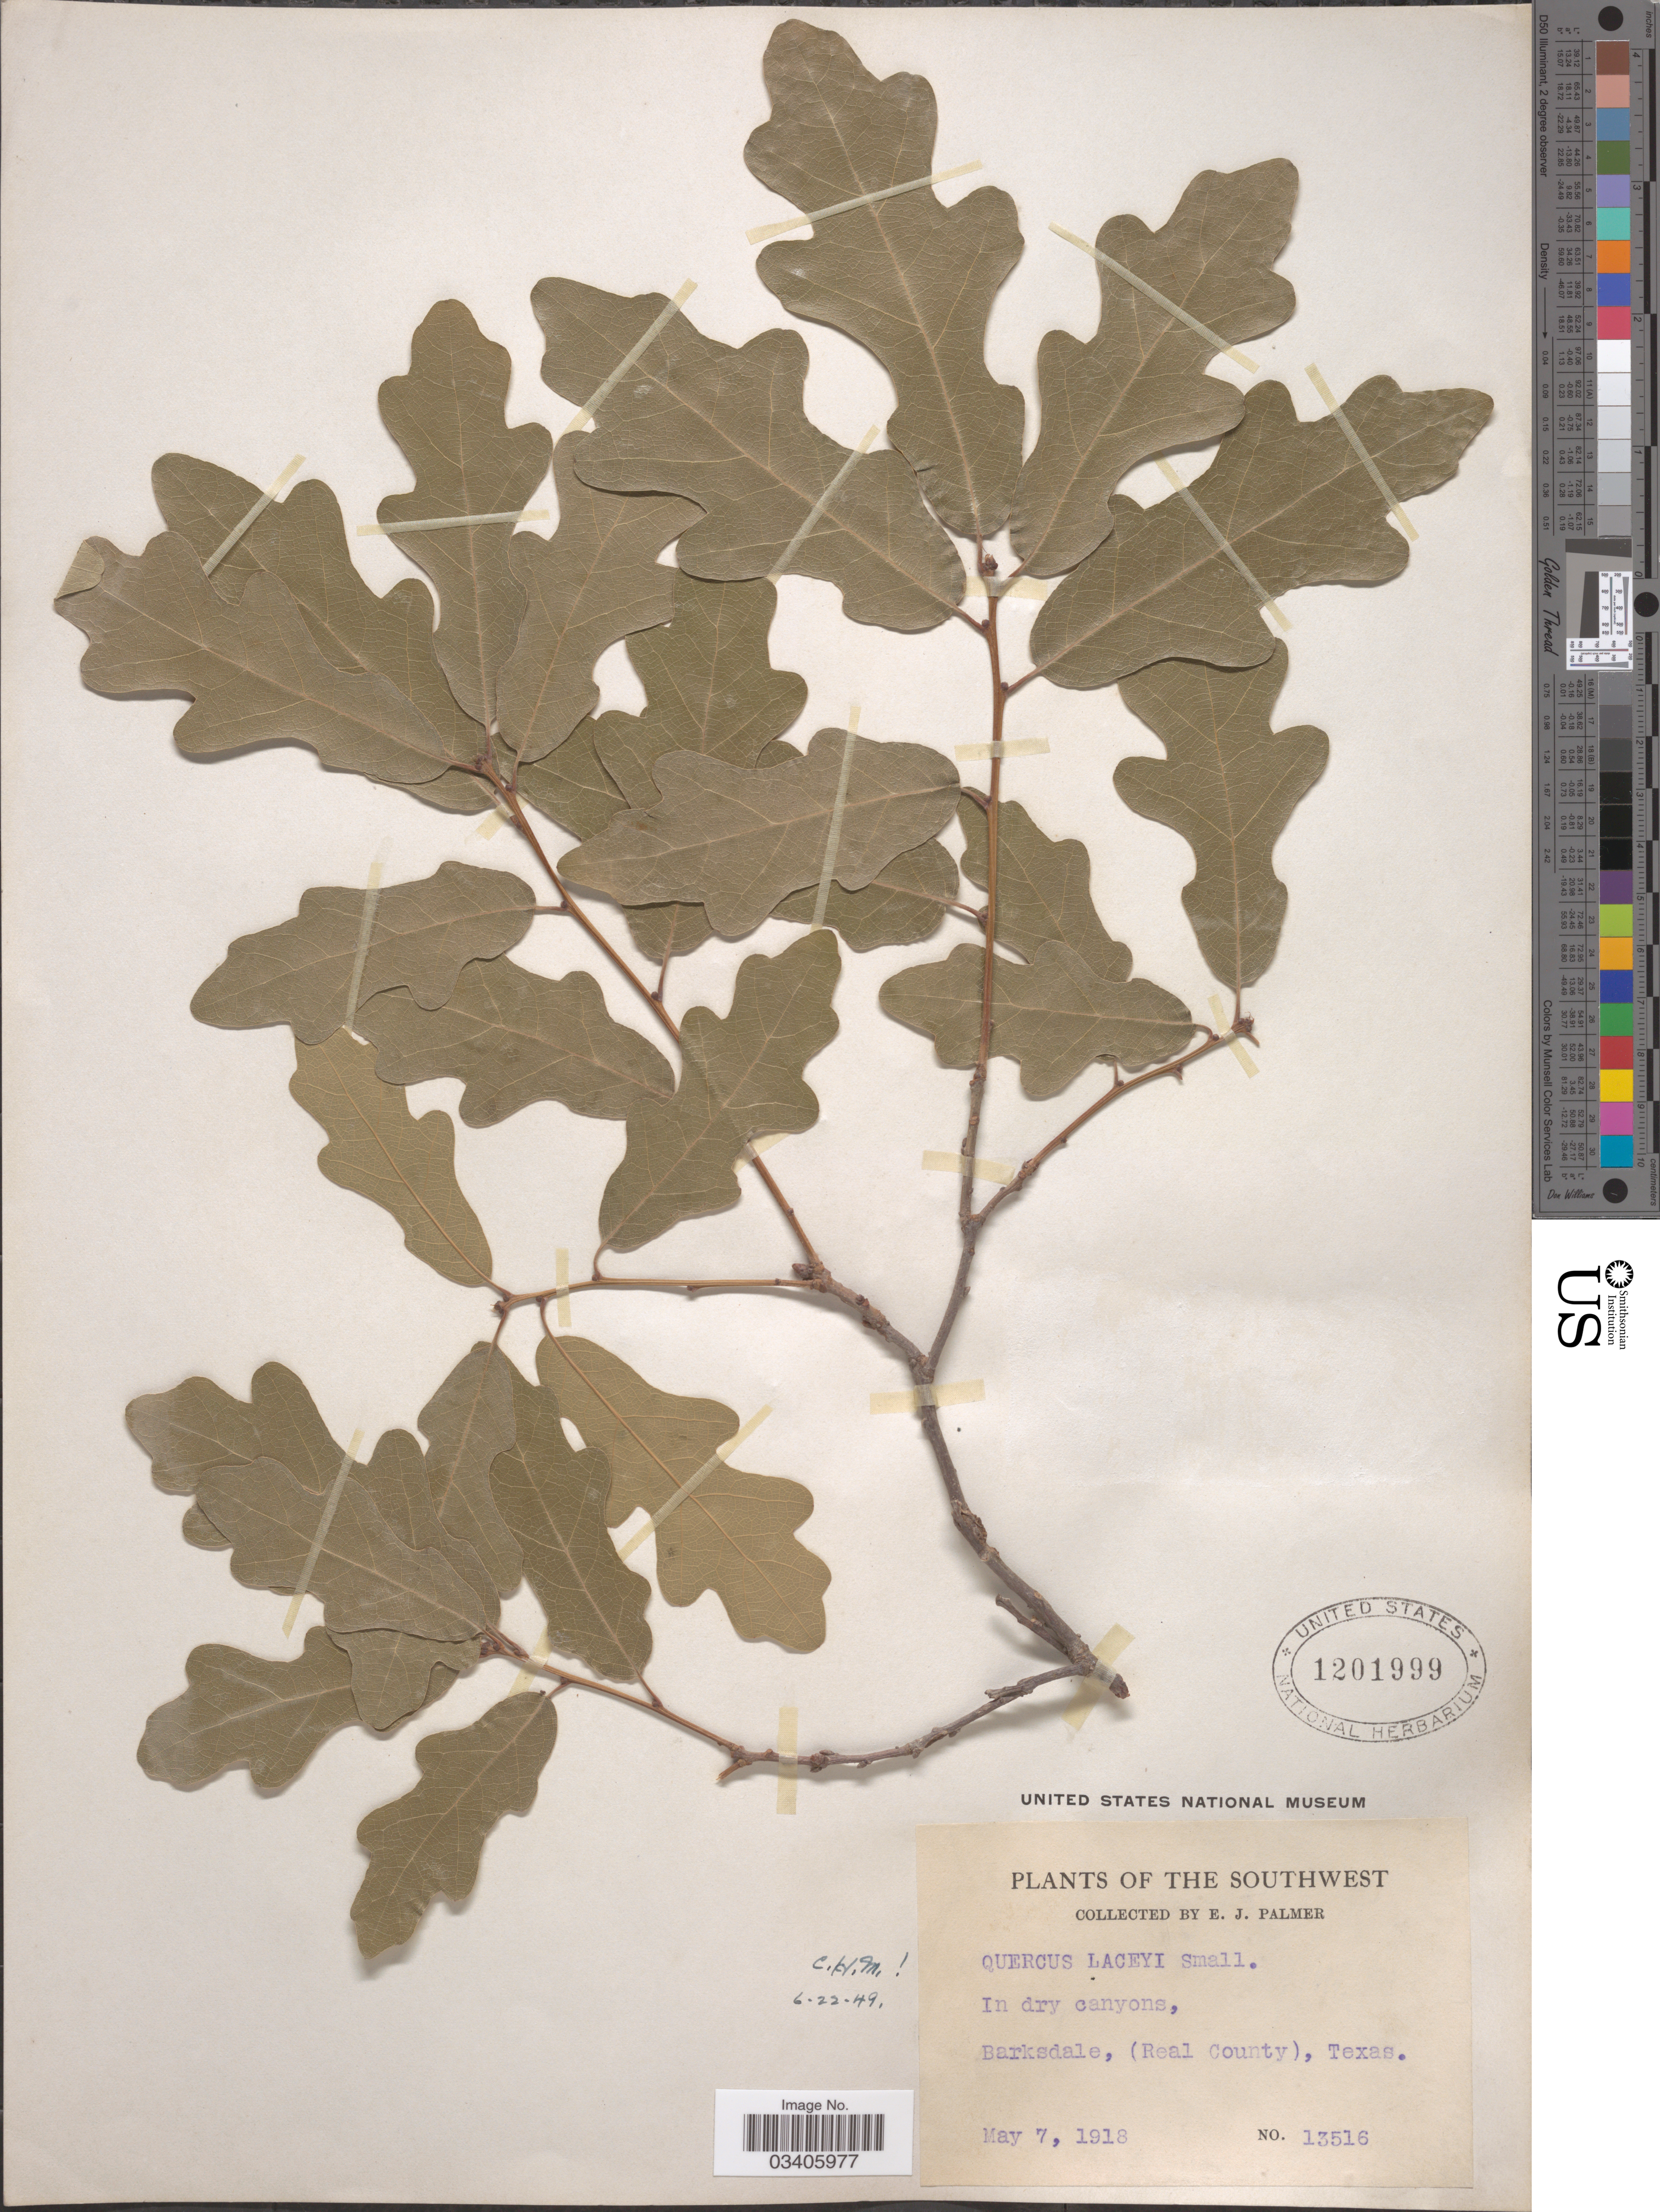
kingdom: Plantae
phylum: Tracheophyta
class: Magnoliopsida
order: Fagales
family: Fagaceae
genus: Quercus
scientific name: Quercus laceyi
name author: Small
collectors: E. J. Palmer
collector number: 13516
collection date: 1918-05-07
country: United States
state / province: Texas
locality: The Southwest. In dry canyons, Barksdale, (Real county).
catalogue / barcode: US 1201999